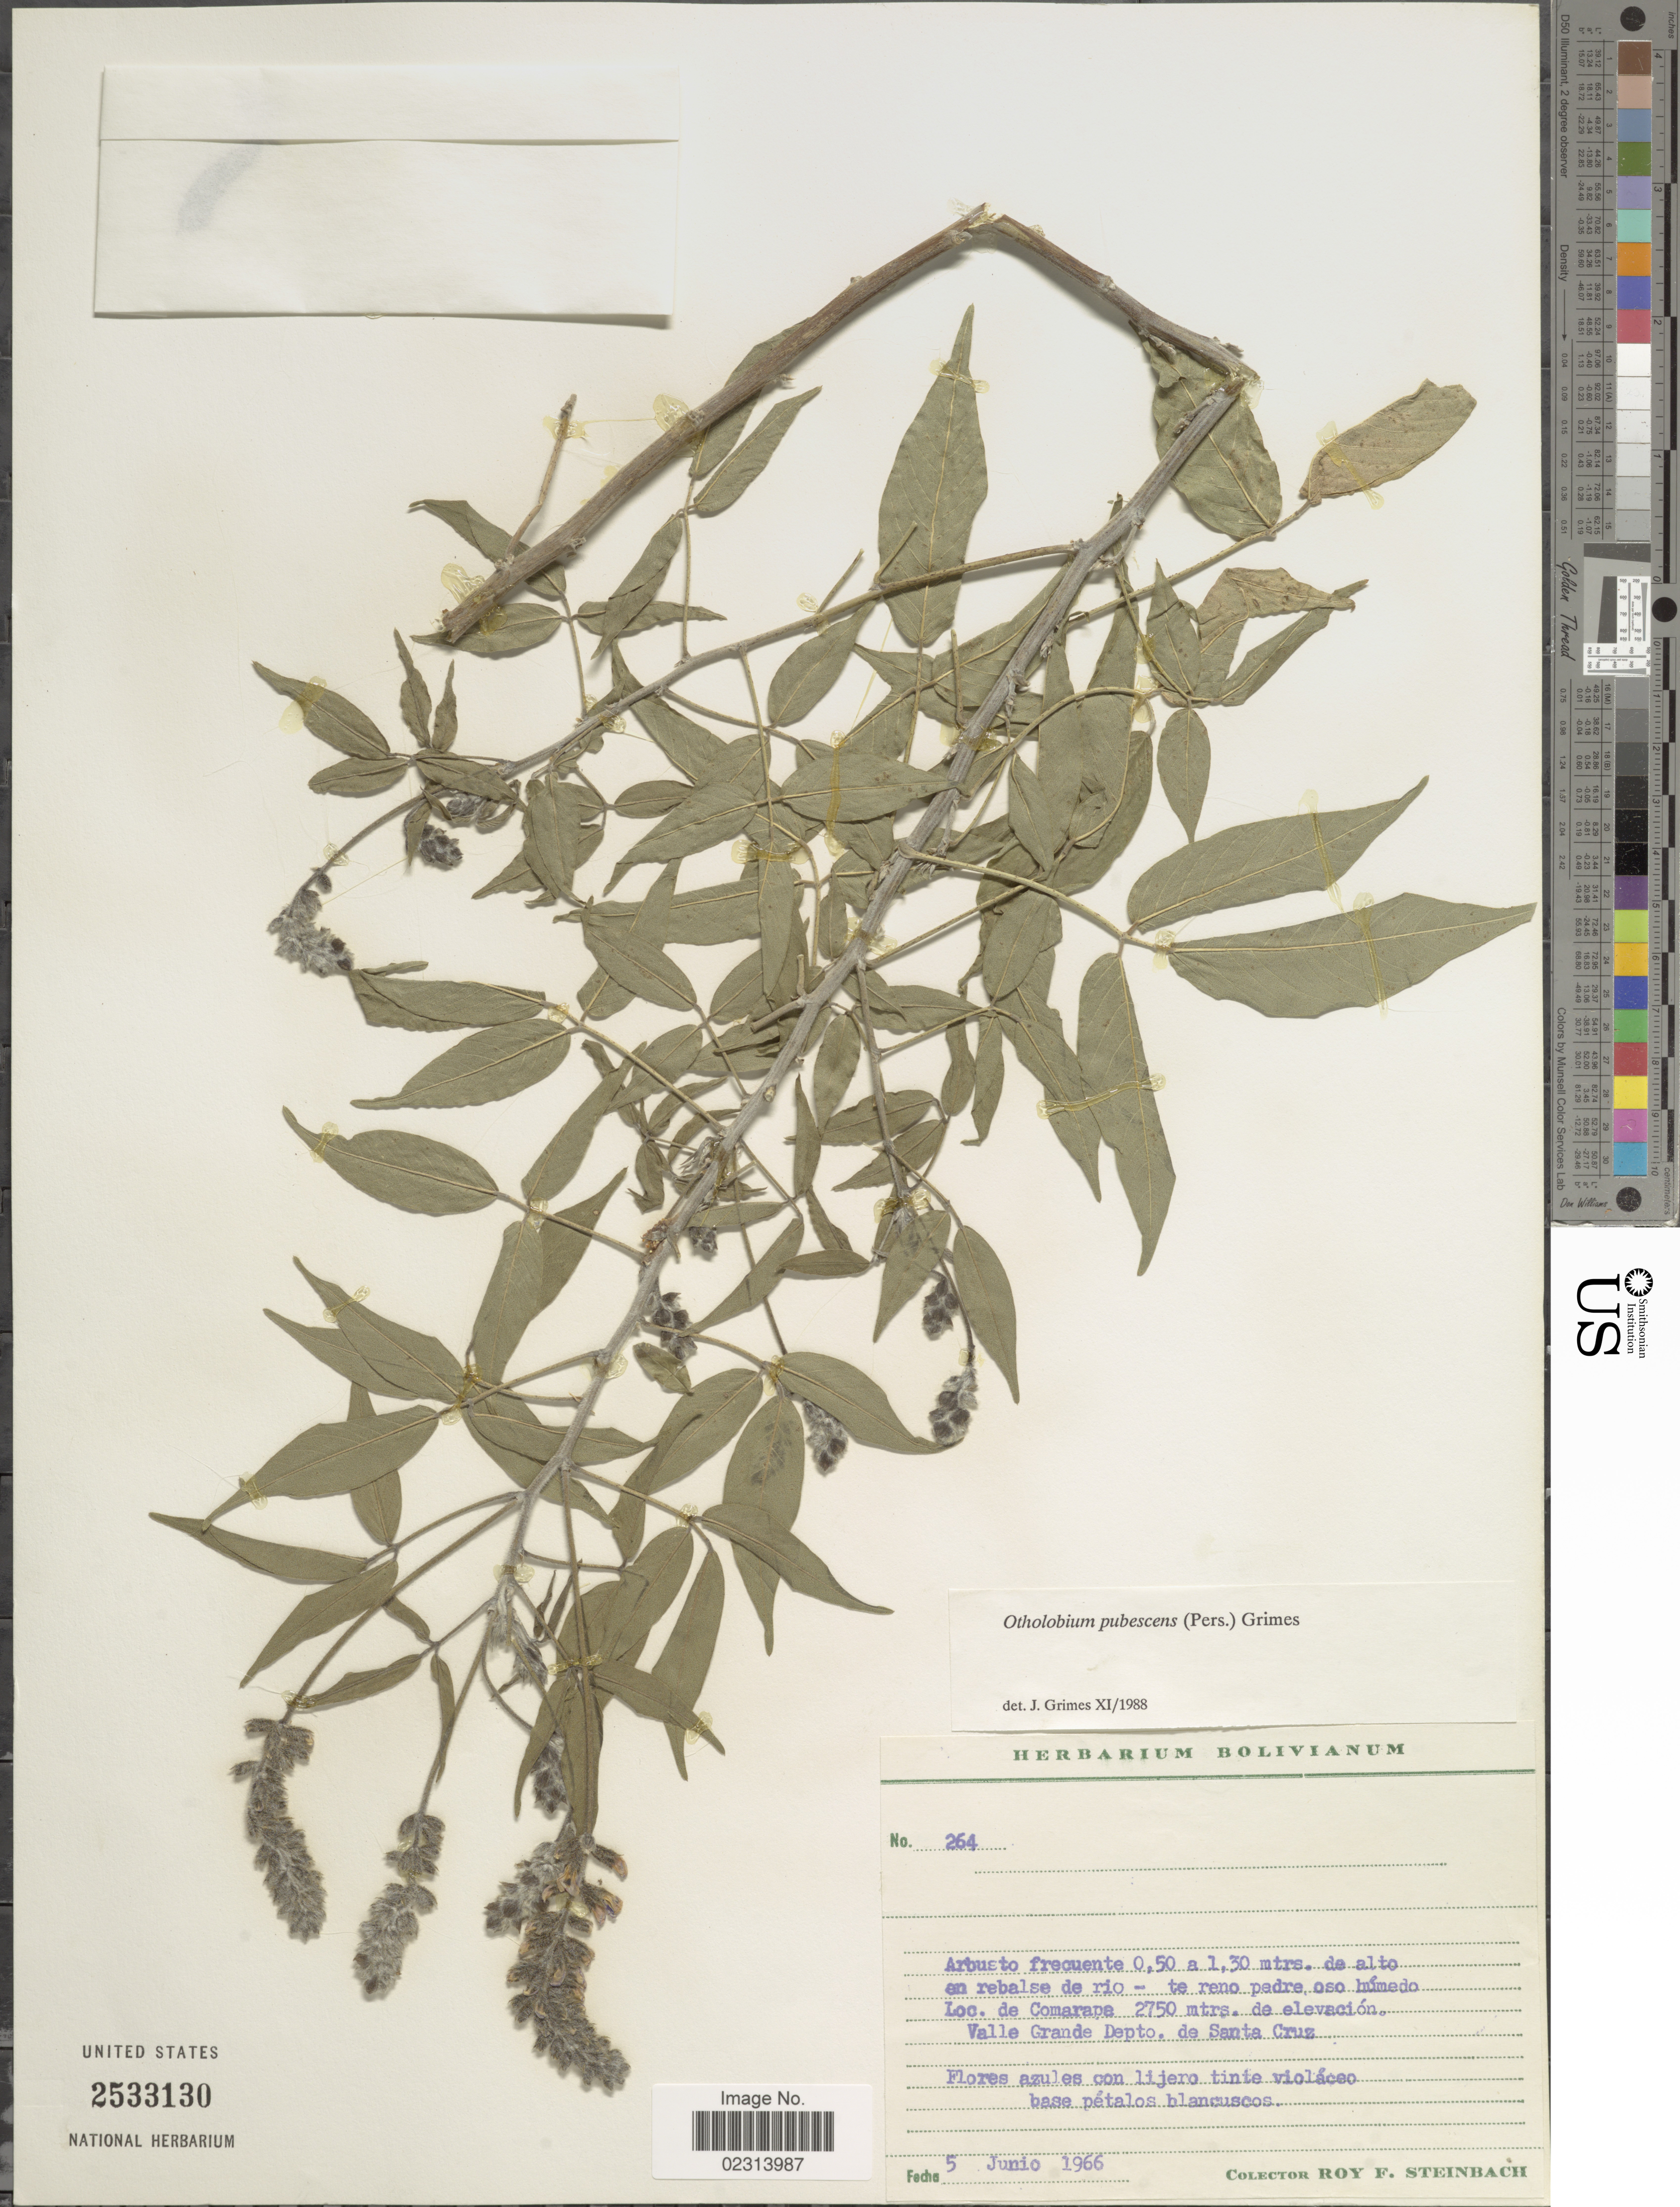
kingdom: Plantae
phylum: Tracheophyta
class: Magnoliopsida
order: Fabales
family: Fabaceae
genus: Otholobium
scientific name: Otholobium pubescens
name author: (Poir.) J.W. Grimes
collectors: R. F. Steinbach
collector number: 264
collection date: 1966-06-05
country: Bolivia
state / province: Santa Cruz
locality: De Comarape, Valle Grande Depro. De Santa Cruz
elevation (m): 2750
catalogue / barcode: US 2533130